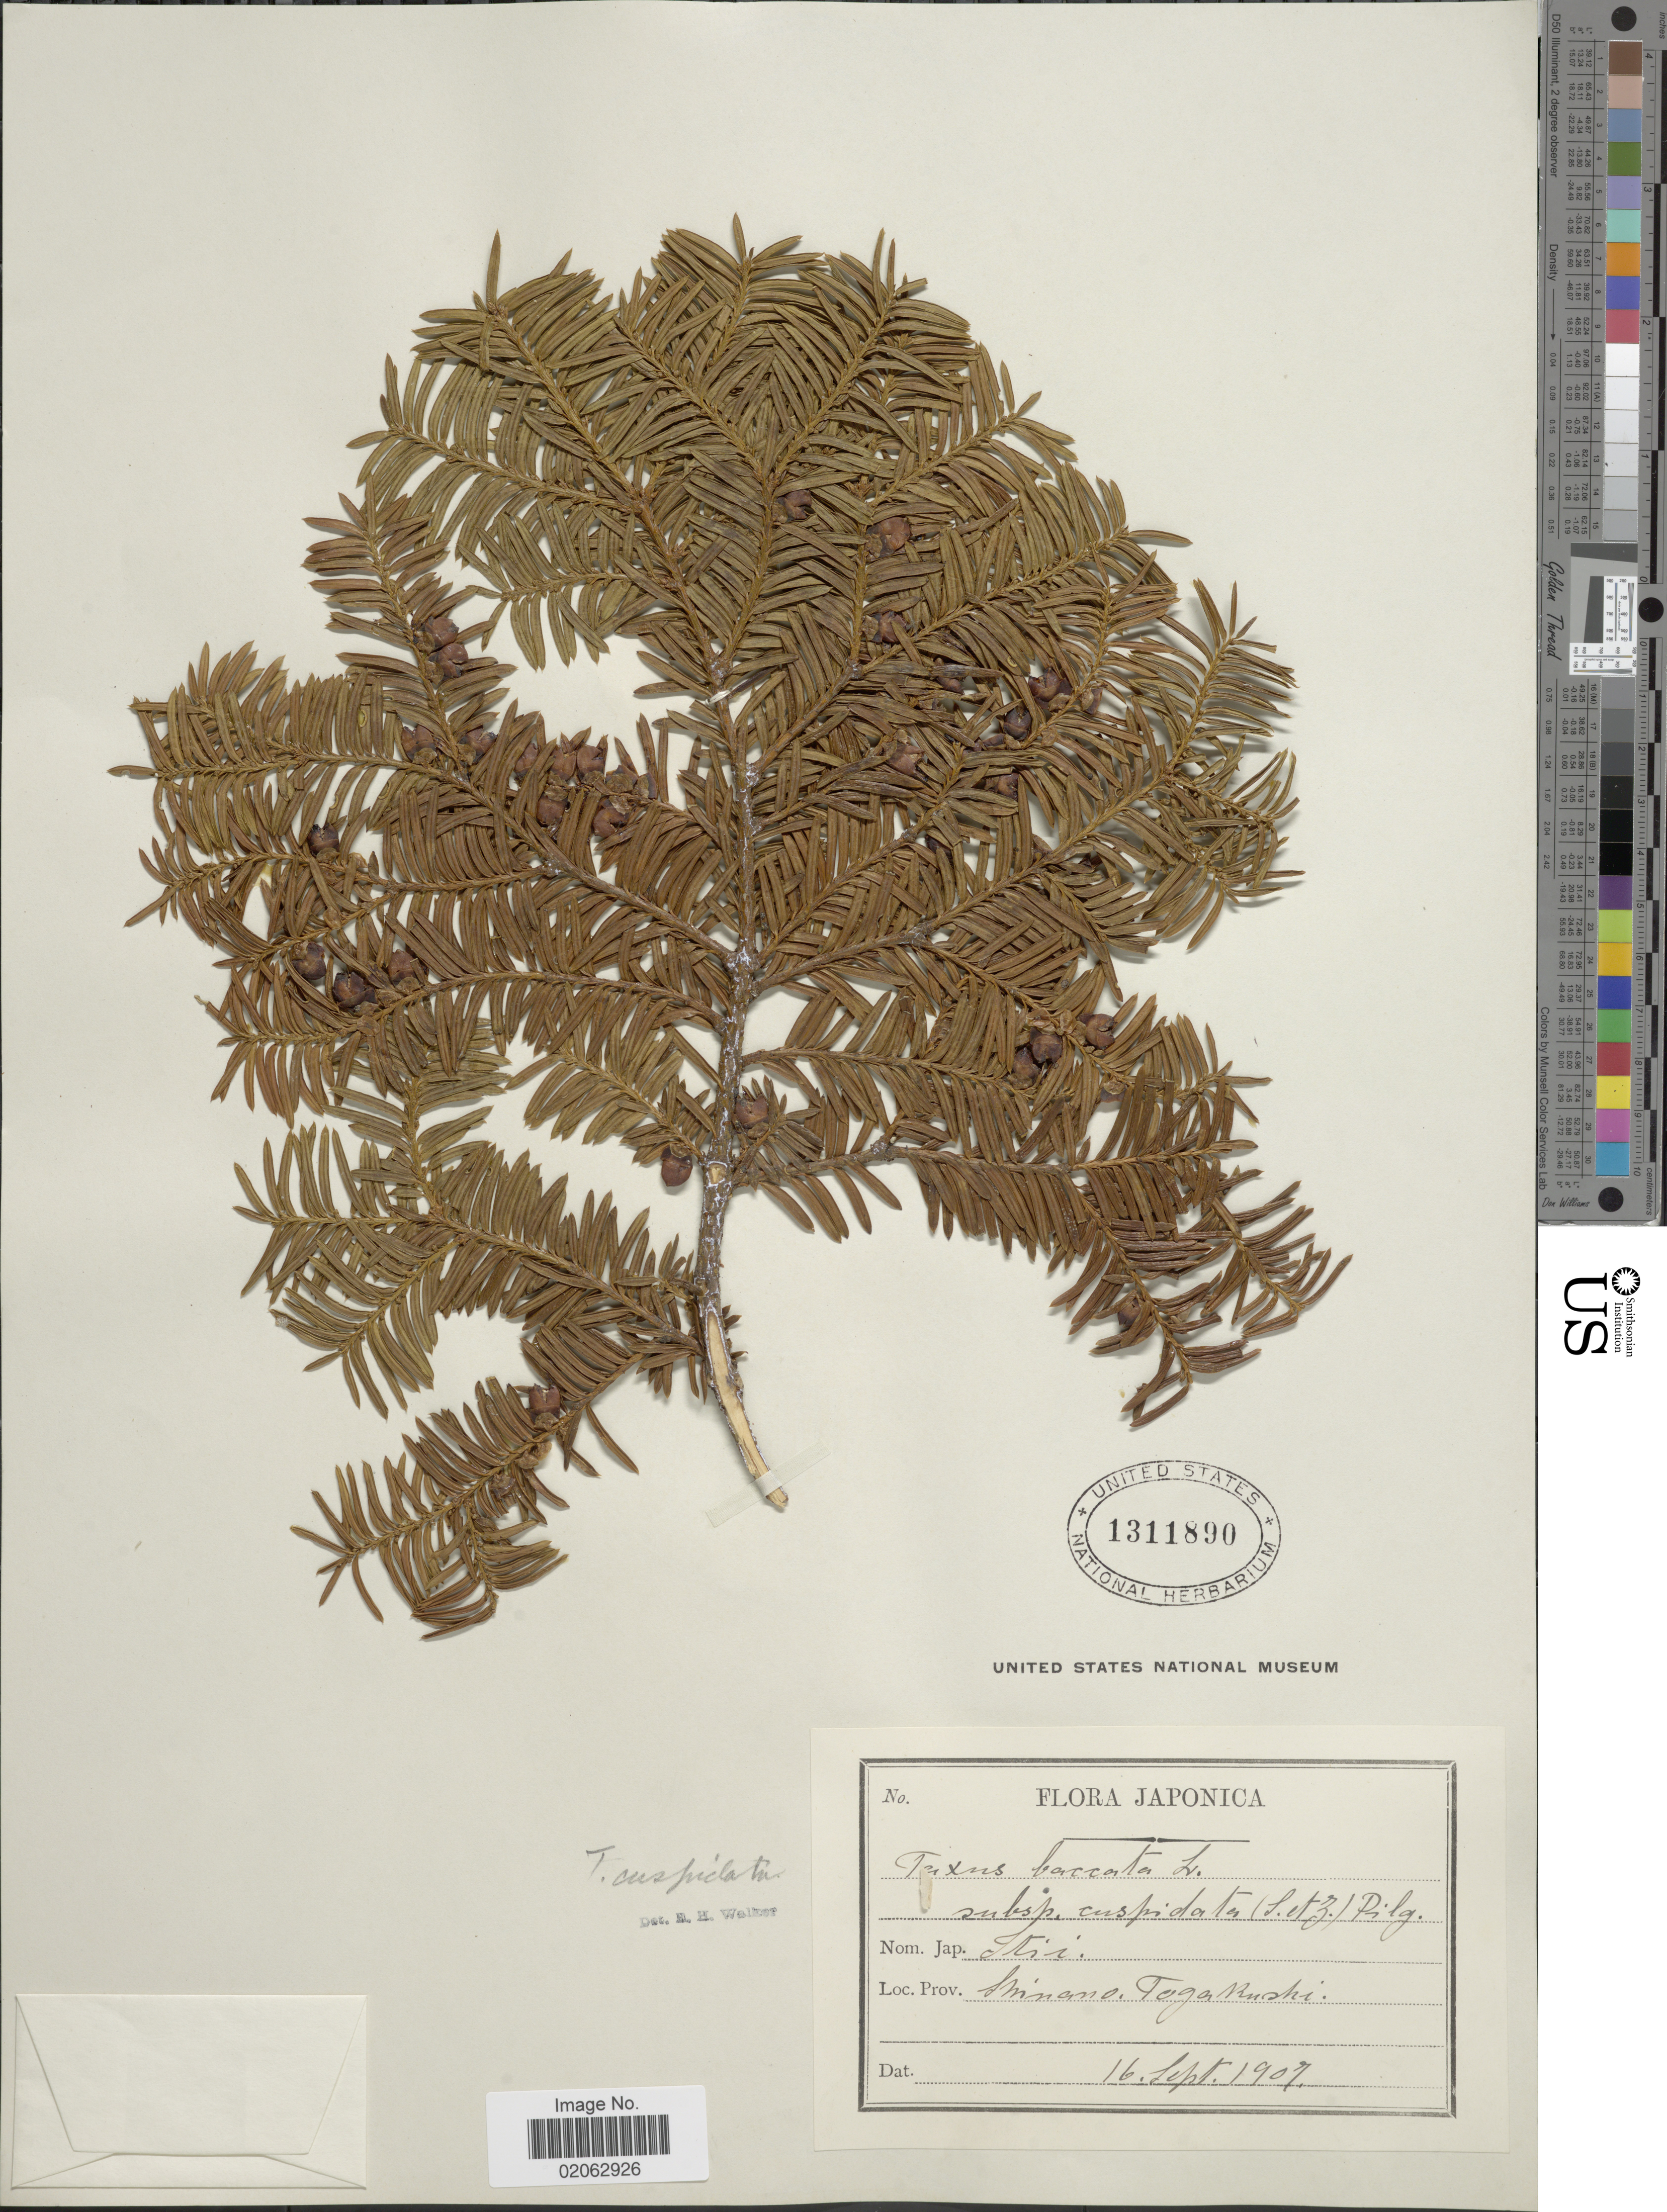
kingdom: Plantae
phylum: Tracheophyta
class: Pinopsida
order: Pinales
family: Taxaceae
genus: Taxus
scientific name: Taxus cuspidata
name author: Siebert & Zucc.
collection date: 1907-09-16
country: Japan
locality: Japonica, Shinano, Togakushi.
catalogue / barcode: US 1311890